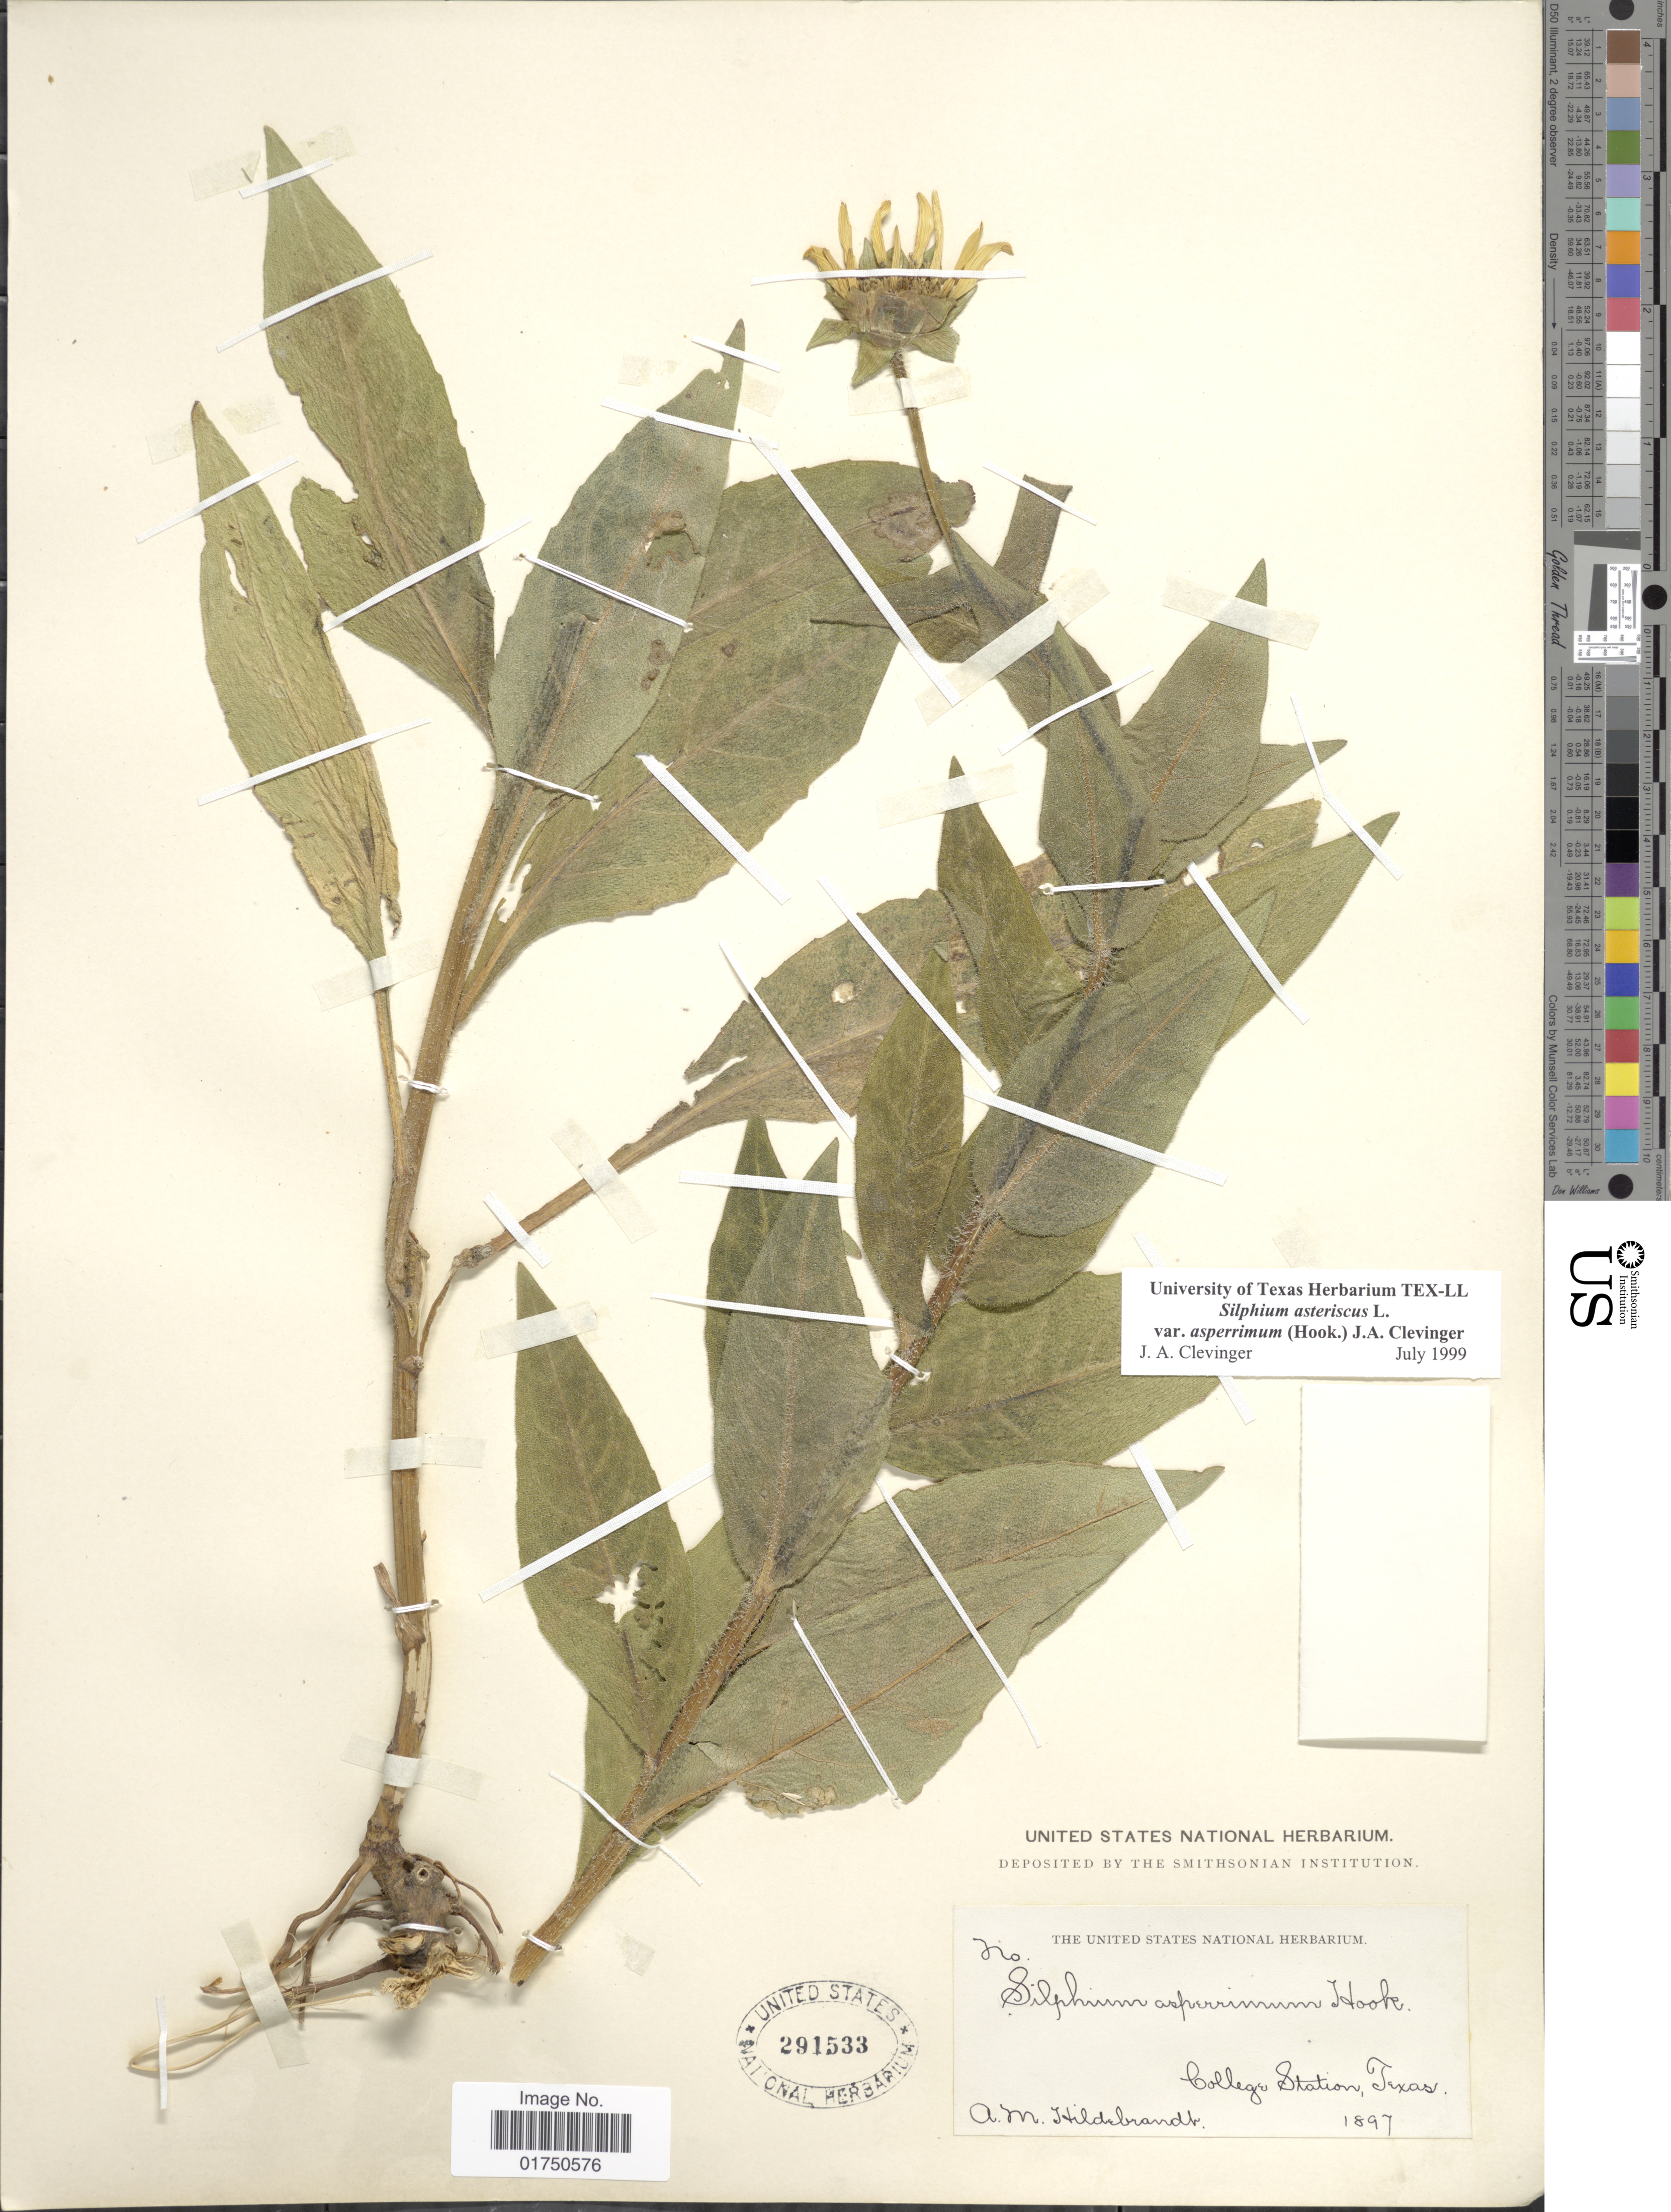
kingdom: Plantae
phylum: Tracheophyta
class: Magnoliopsida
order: Asterales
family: Asteraceae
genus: Silphium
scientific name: Silphium asteriscus var. asperrimum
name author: (Hook.) Clevinger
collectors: A. Hildebrandt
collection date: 1897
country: United States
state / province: Texas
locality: College Station, Texas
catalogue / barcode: US 291533